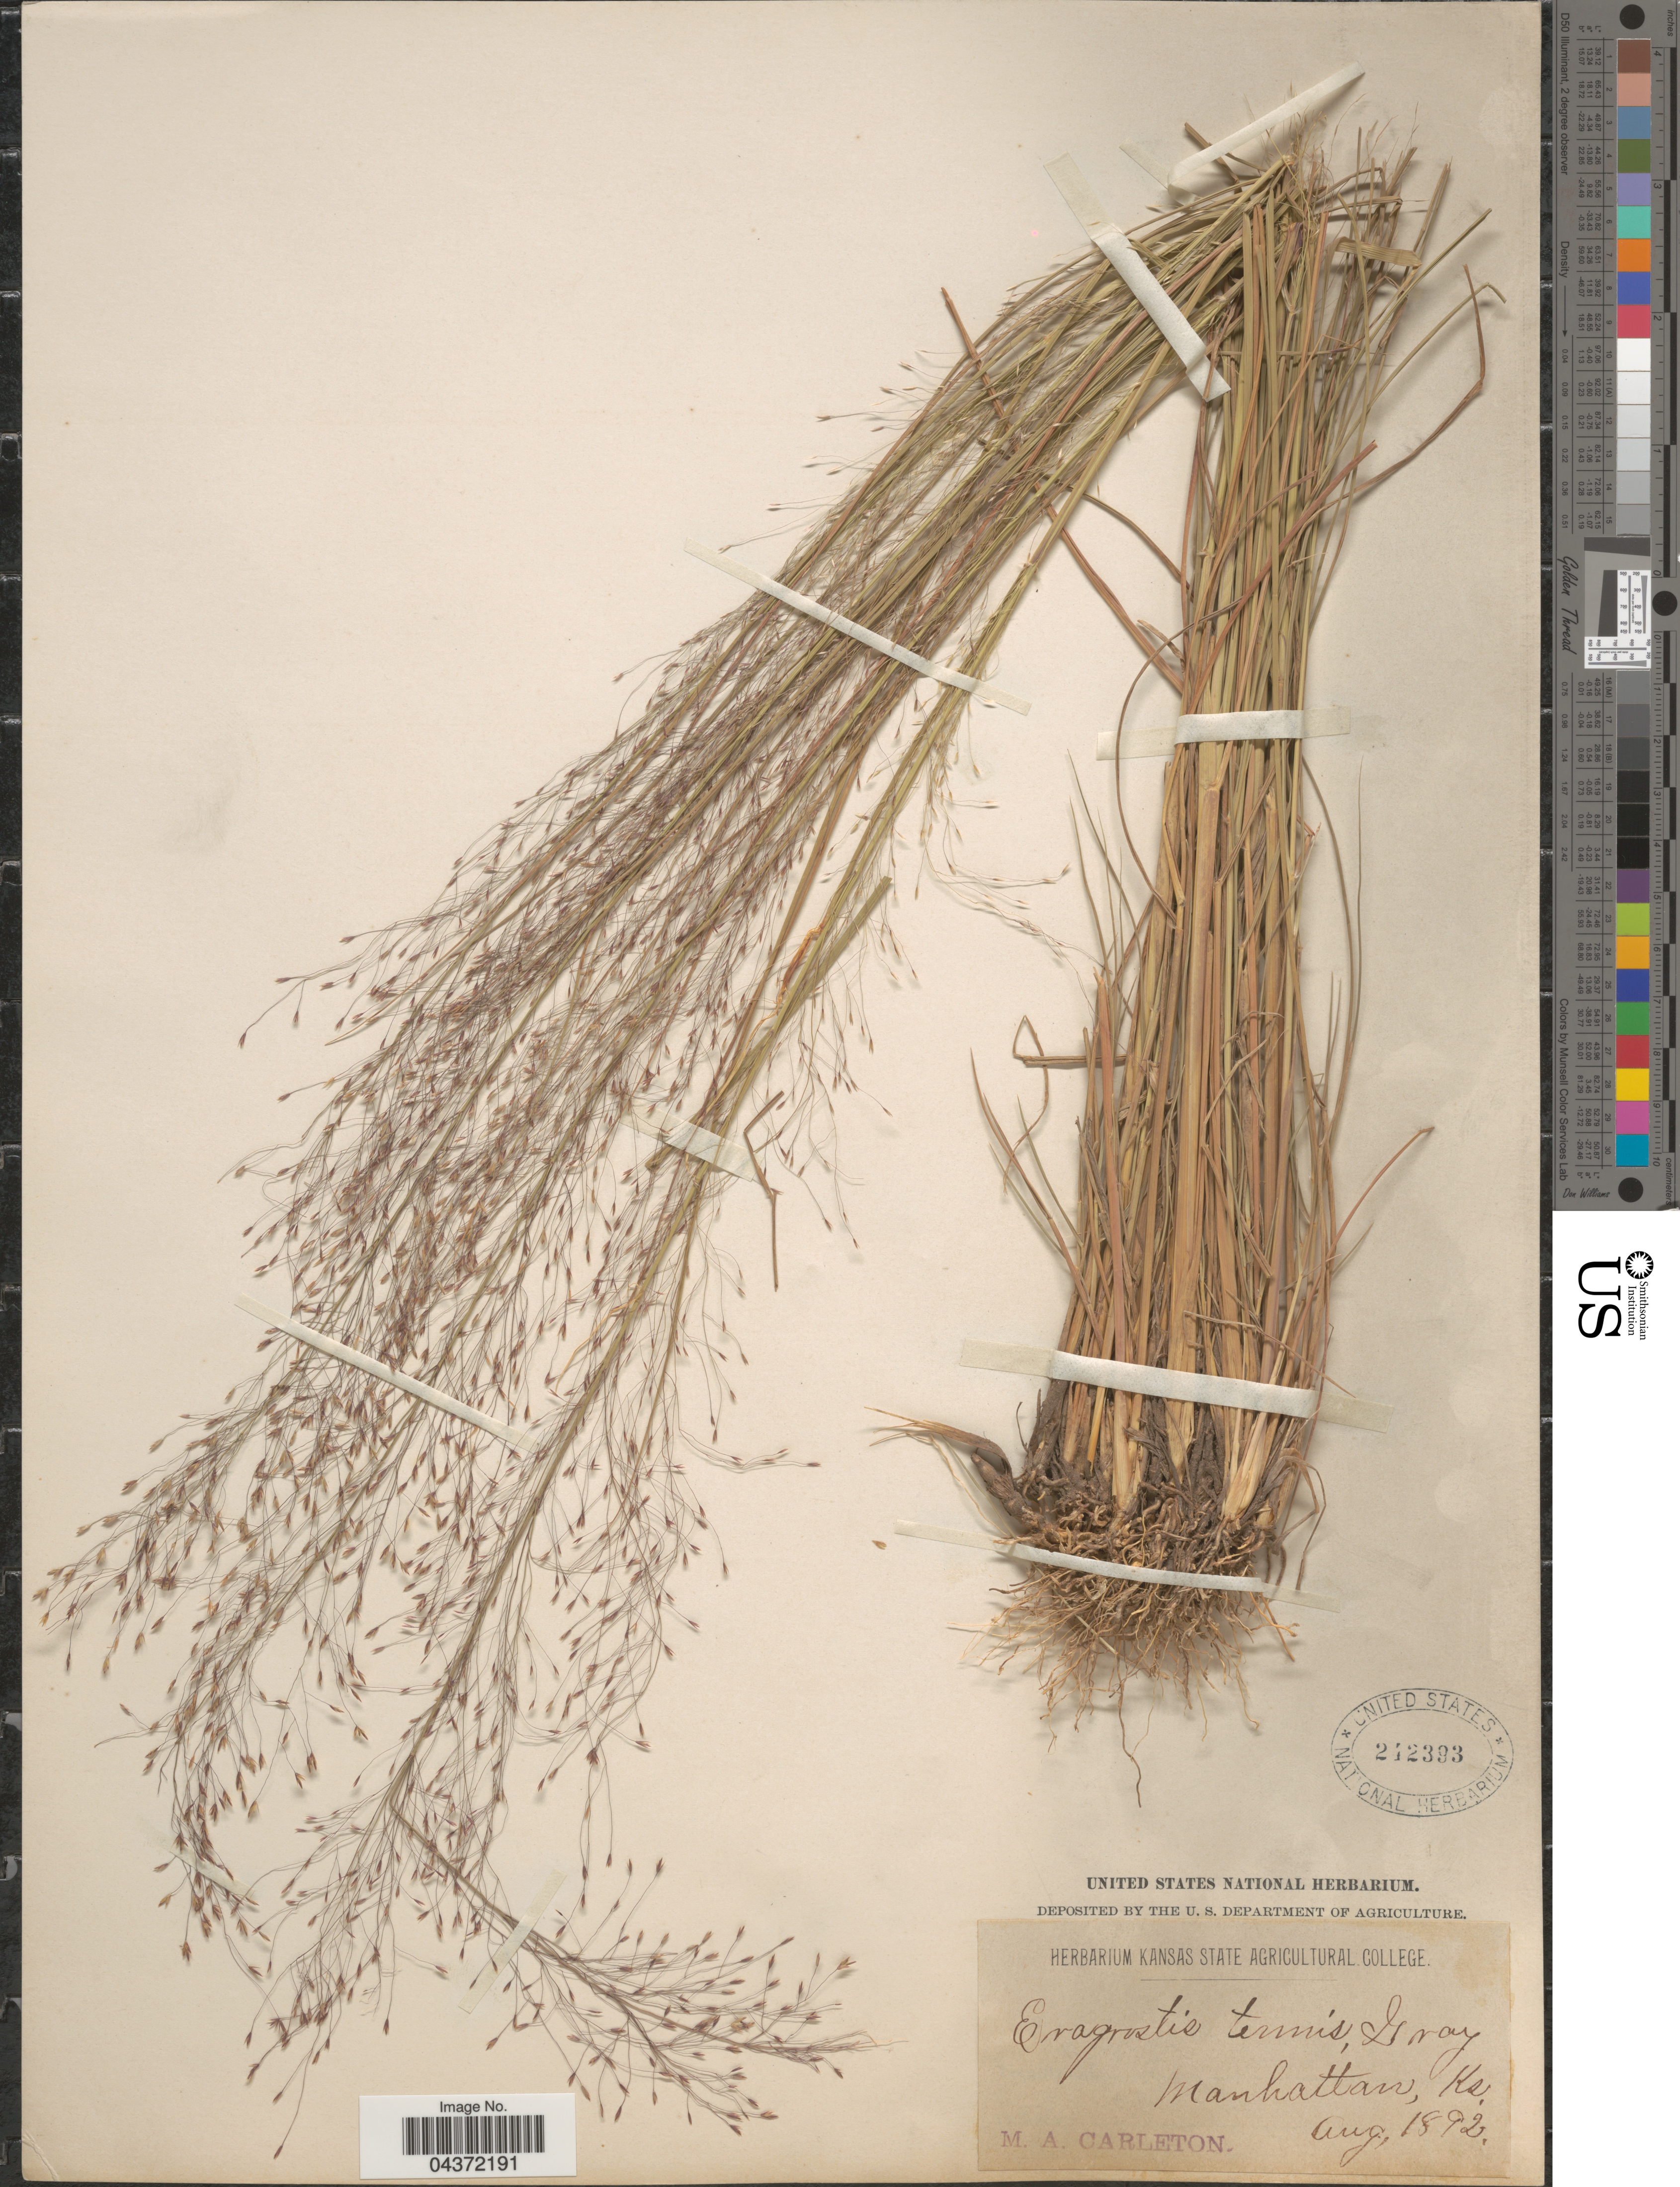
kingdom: Plantae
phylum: Tracheophyta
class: Liliopsida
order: Poales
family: Poaceae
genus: Eragrostis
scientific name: Eragrostis trichodes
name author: (Nutt.) Alph. Wood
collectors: M. A. Carleton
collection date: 1892-08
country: United States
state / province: Kansas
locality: Manhattan.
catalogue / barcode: US 242393